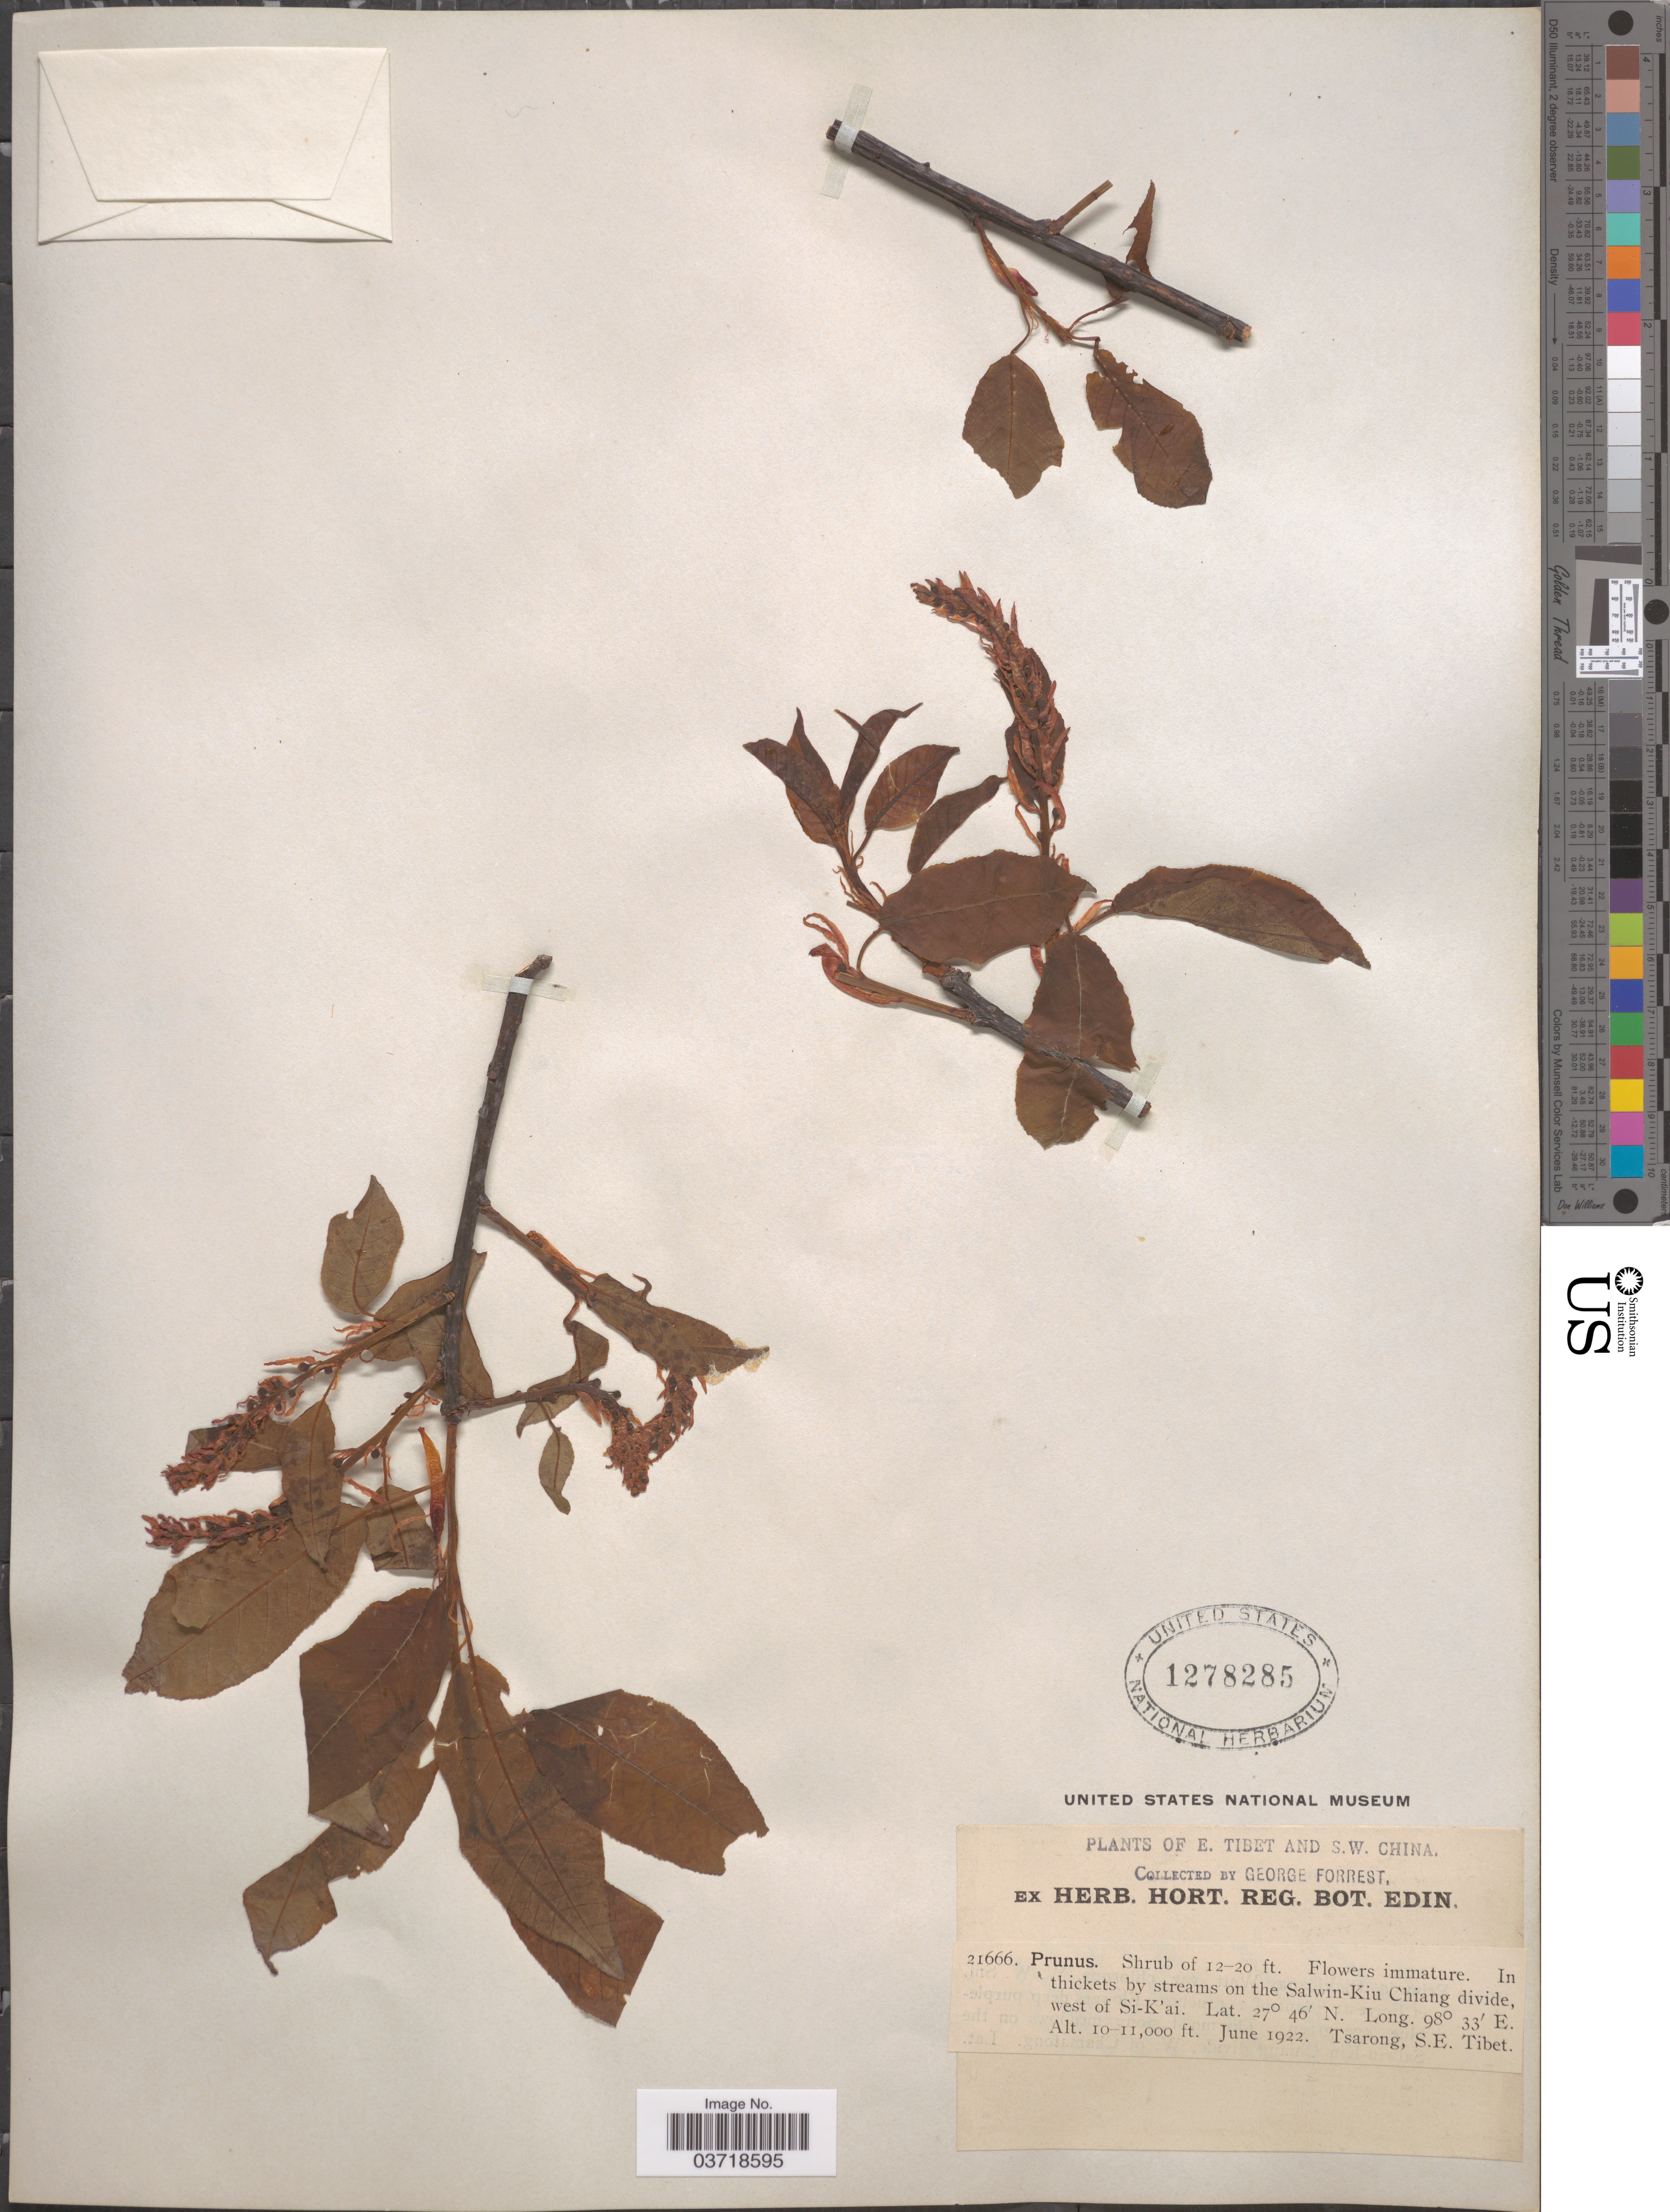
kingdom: Plantae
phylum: Tracheophyta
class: Magnoliopsida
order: Rosales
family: Rosaceae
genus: Prunus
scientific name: Prunus sp.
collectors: G. Forrest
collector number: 21666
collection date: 1922-06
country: China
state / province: Xizang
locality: E. Tibet and S.W. China. On the Salwin-Kiu Chiang divide, west of Si-K'ai. Tsarong, S.E. Tibet.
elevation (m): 3048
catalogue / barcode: US 1278285